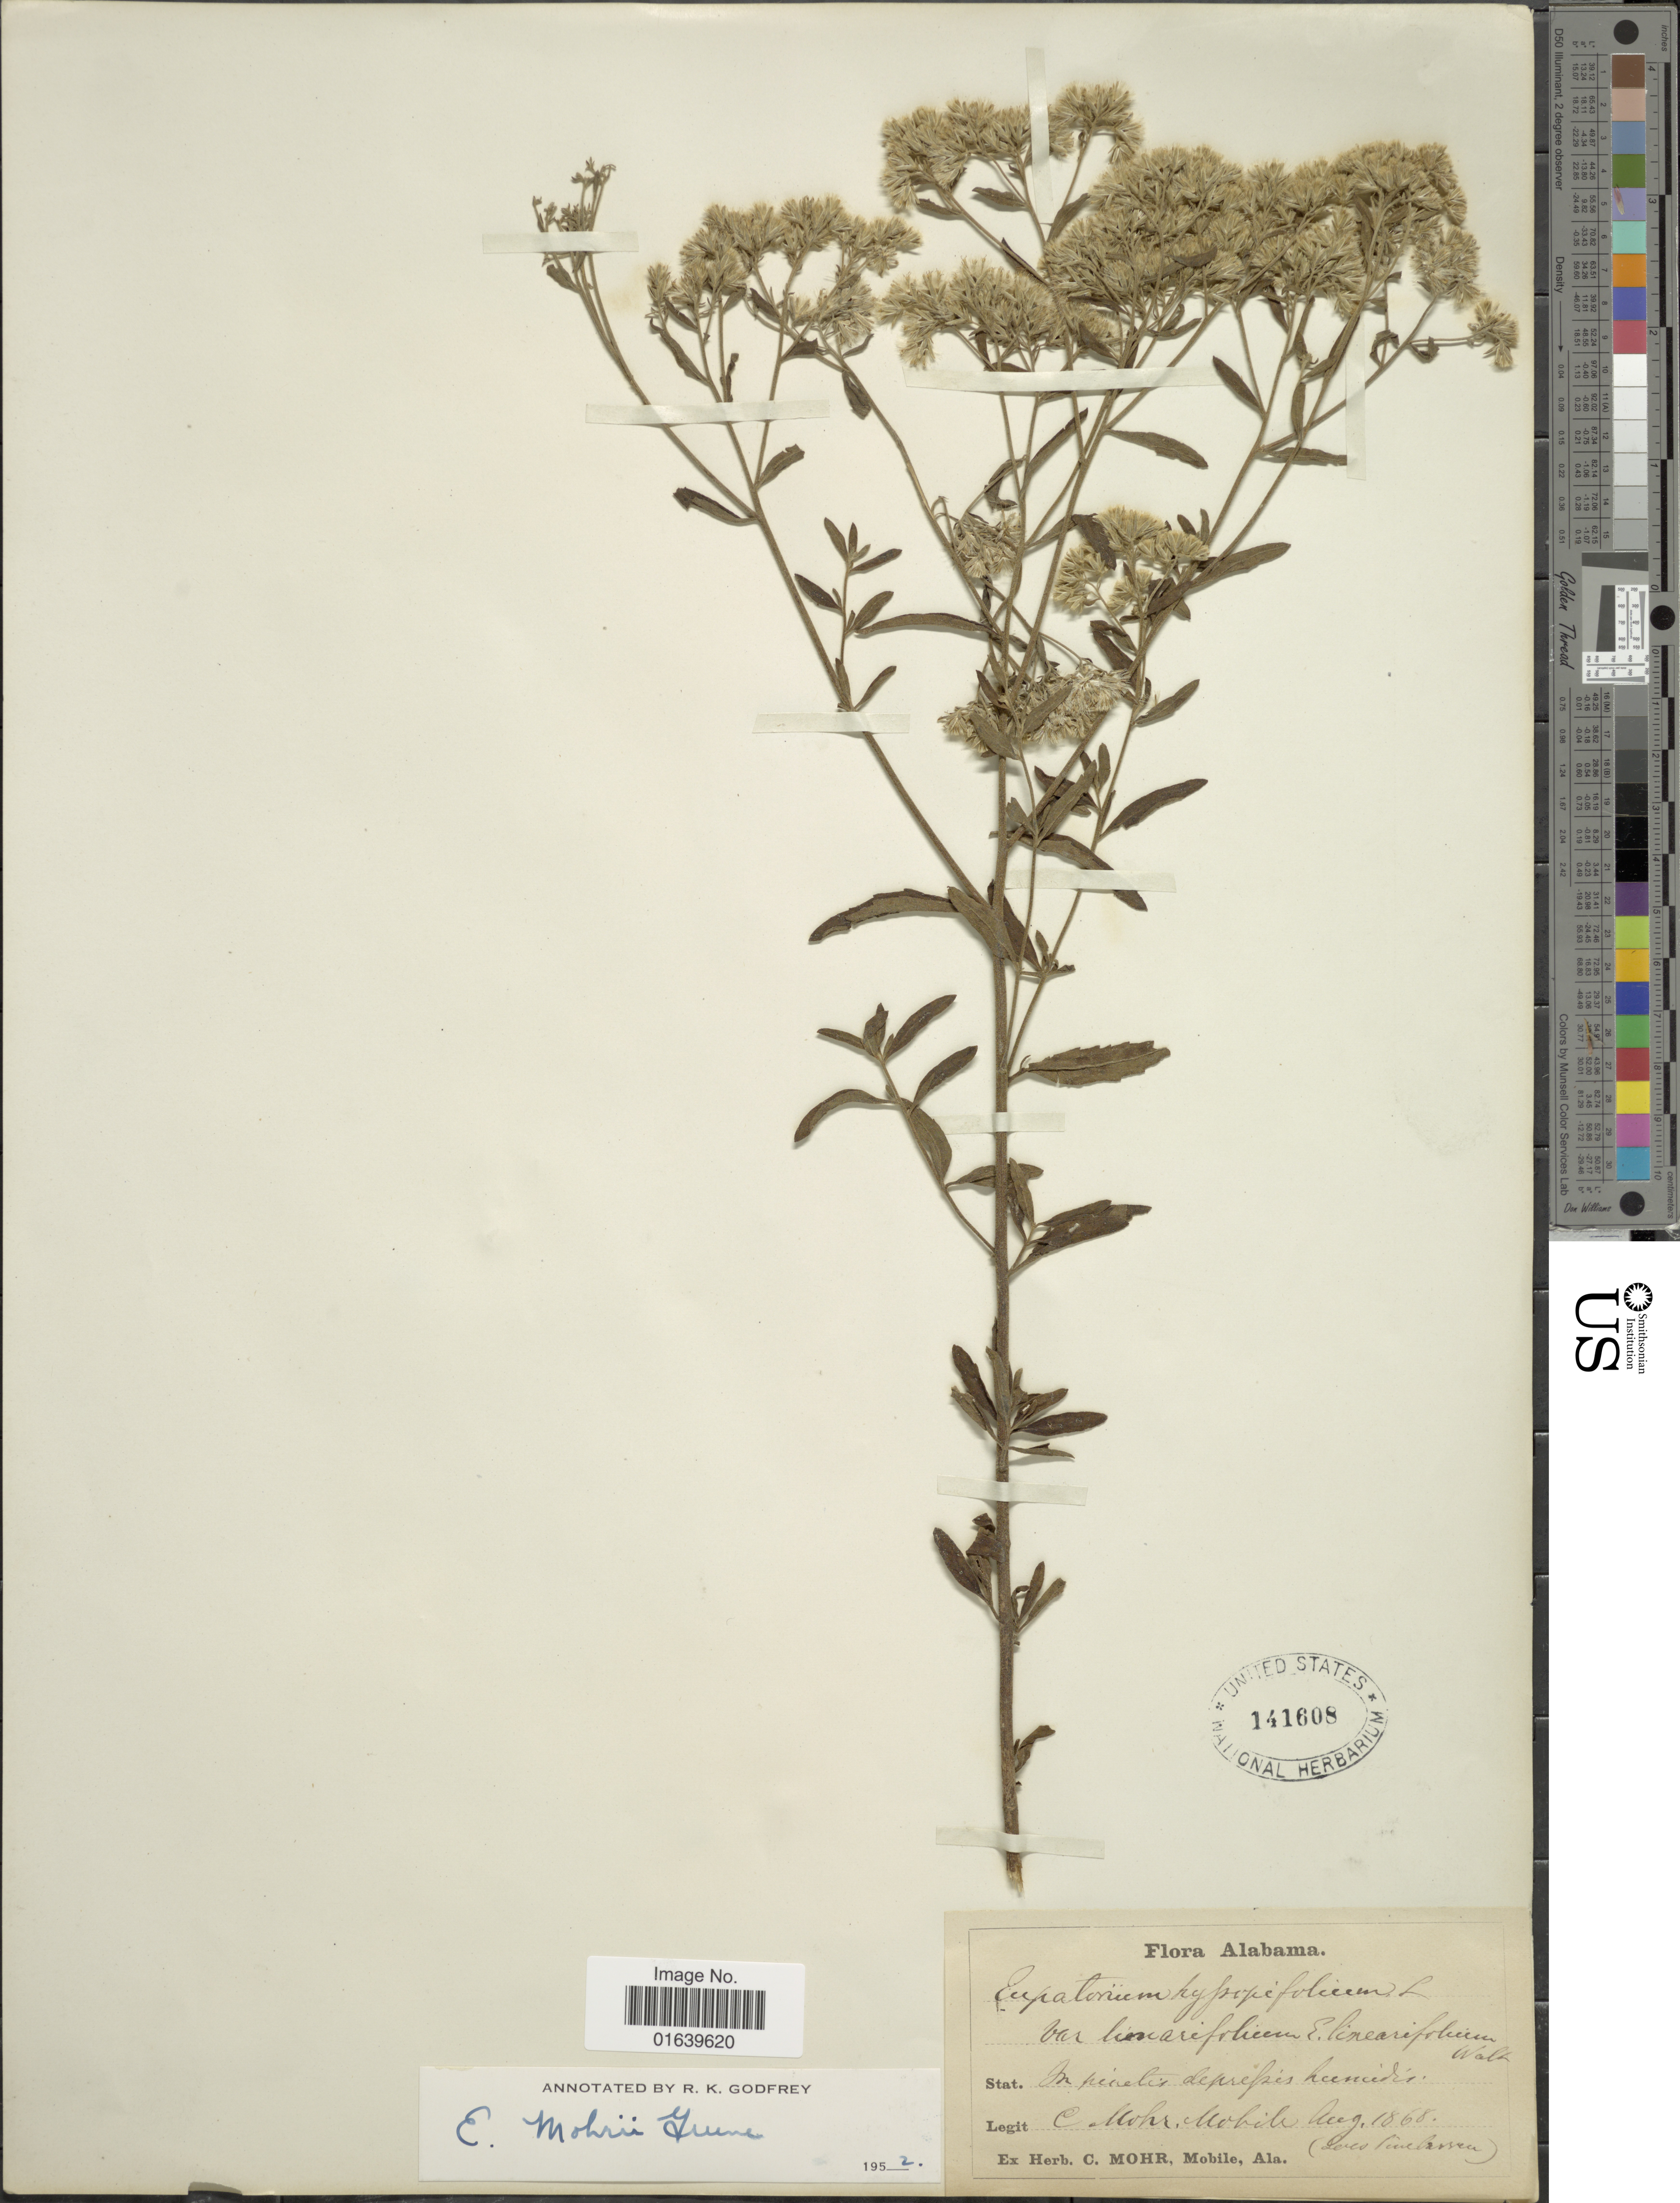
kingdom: Plantae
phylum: Tracheophyta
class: Magnoliopsida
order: Asterales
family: Asteraceae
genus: Eupatorium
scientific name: Eupatorium mohrii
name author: Greene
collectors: C. T. Mohr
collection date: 1968-08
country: United States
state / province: Alabama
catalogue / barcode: US 141608